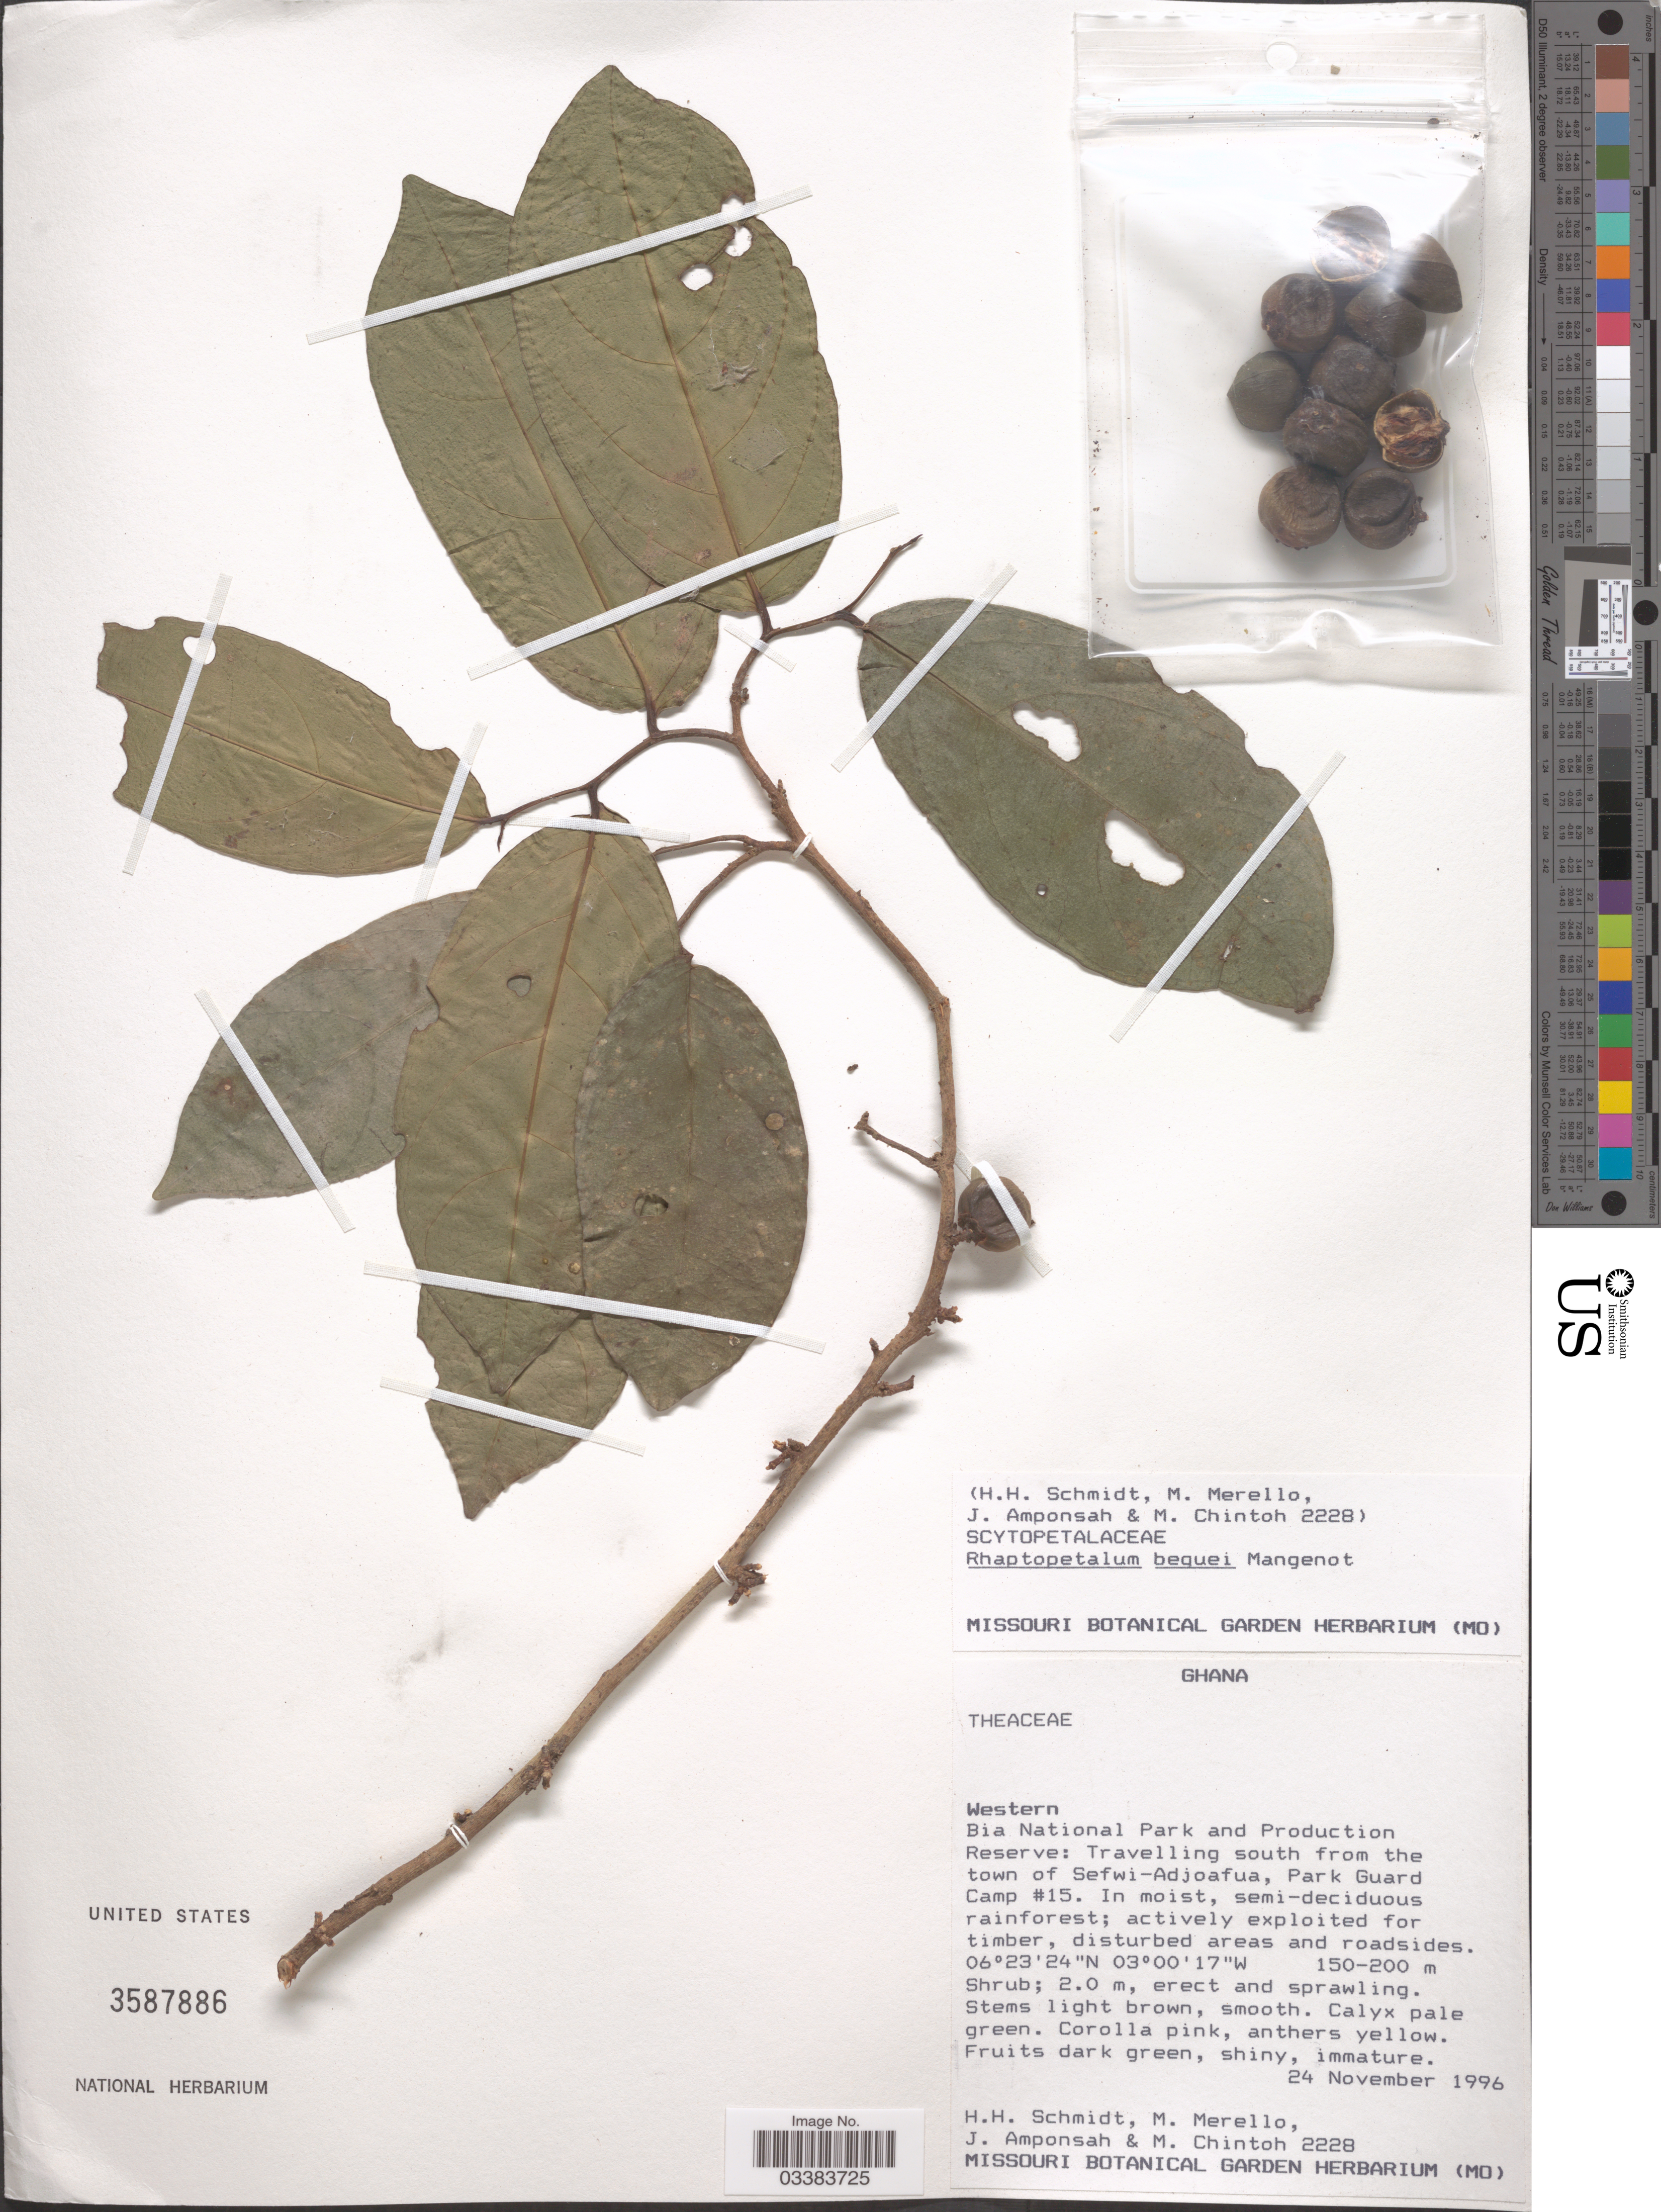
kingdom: Plantae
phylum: Tracheophyta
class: Magnoliopsida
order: Ericales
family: Lecythidaceae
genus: Rhaptopetalum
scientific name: Rhaptopetalum beguei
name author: Mangenot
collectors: H. H. Schmidt, M. Merello, J. Amponsah & M. Chintoh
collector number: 2228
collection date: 1996-11-24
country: Ghana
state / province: Western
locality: Bia National Park and Production Reserve: Travelling south from the town of Sefwi-Adjoafua, Park Guard Camp #15.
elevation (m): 150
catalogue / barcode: US 3587886